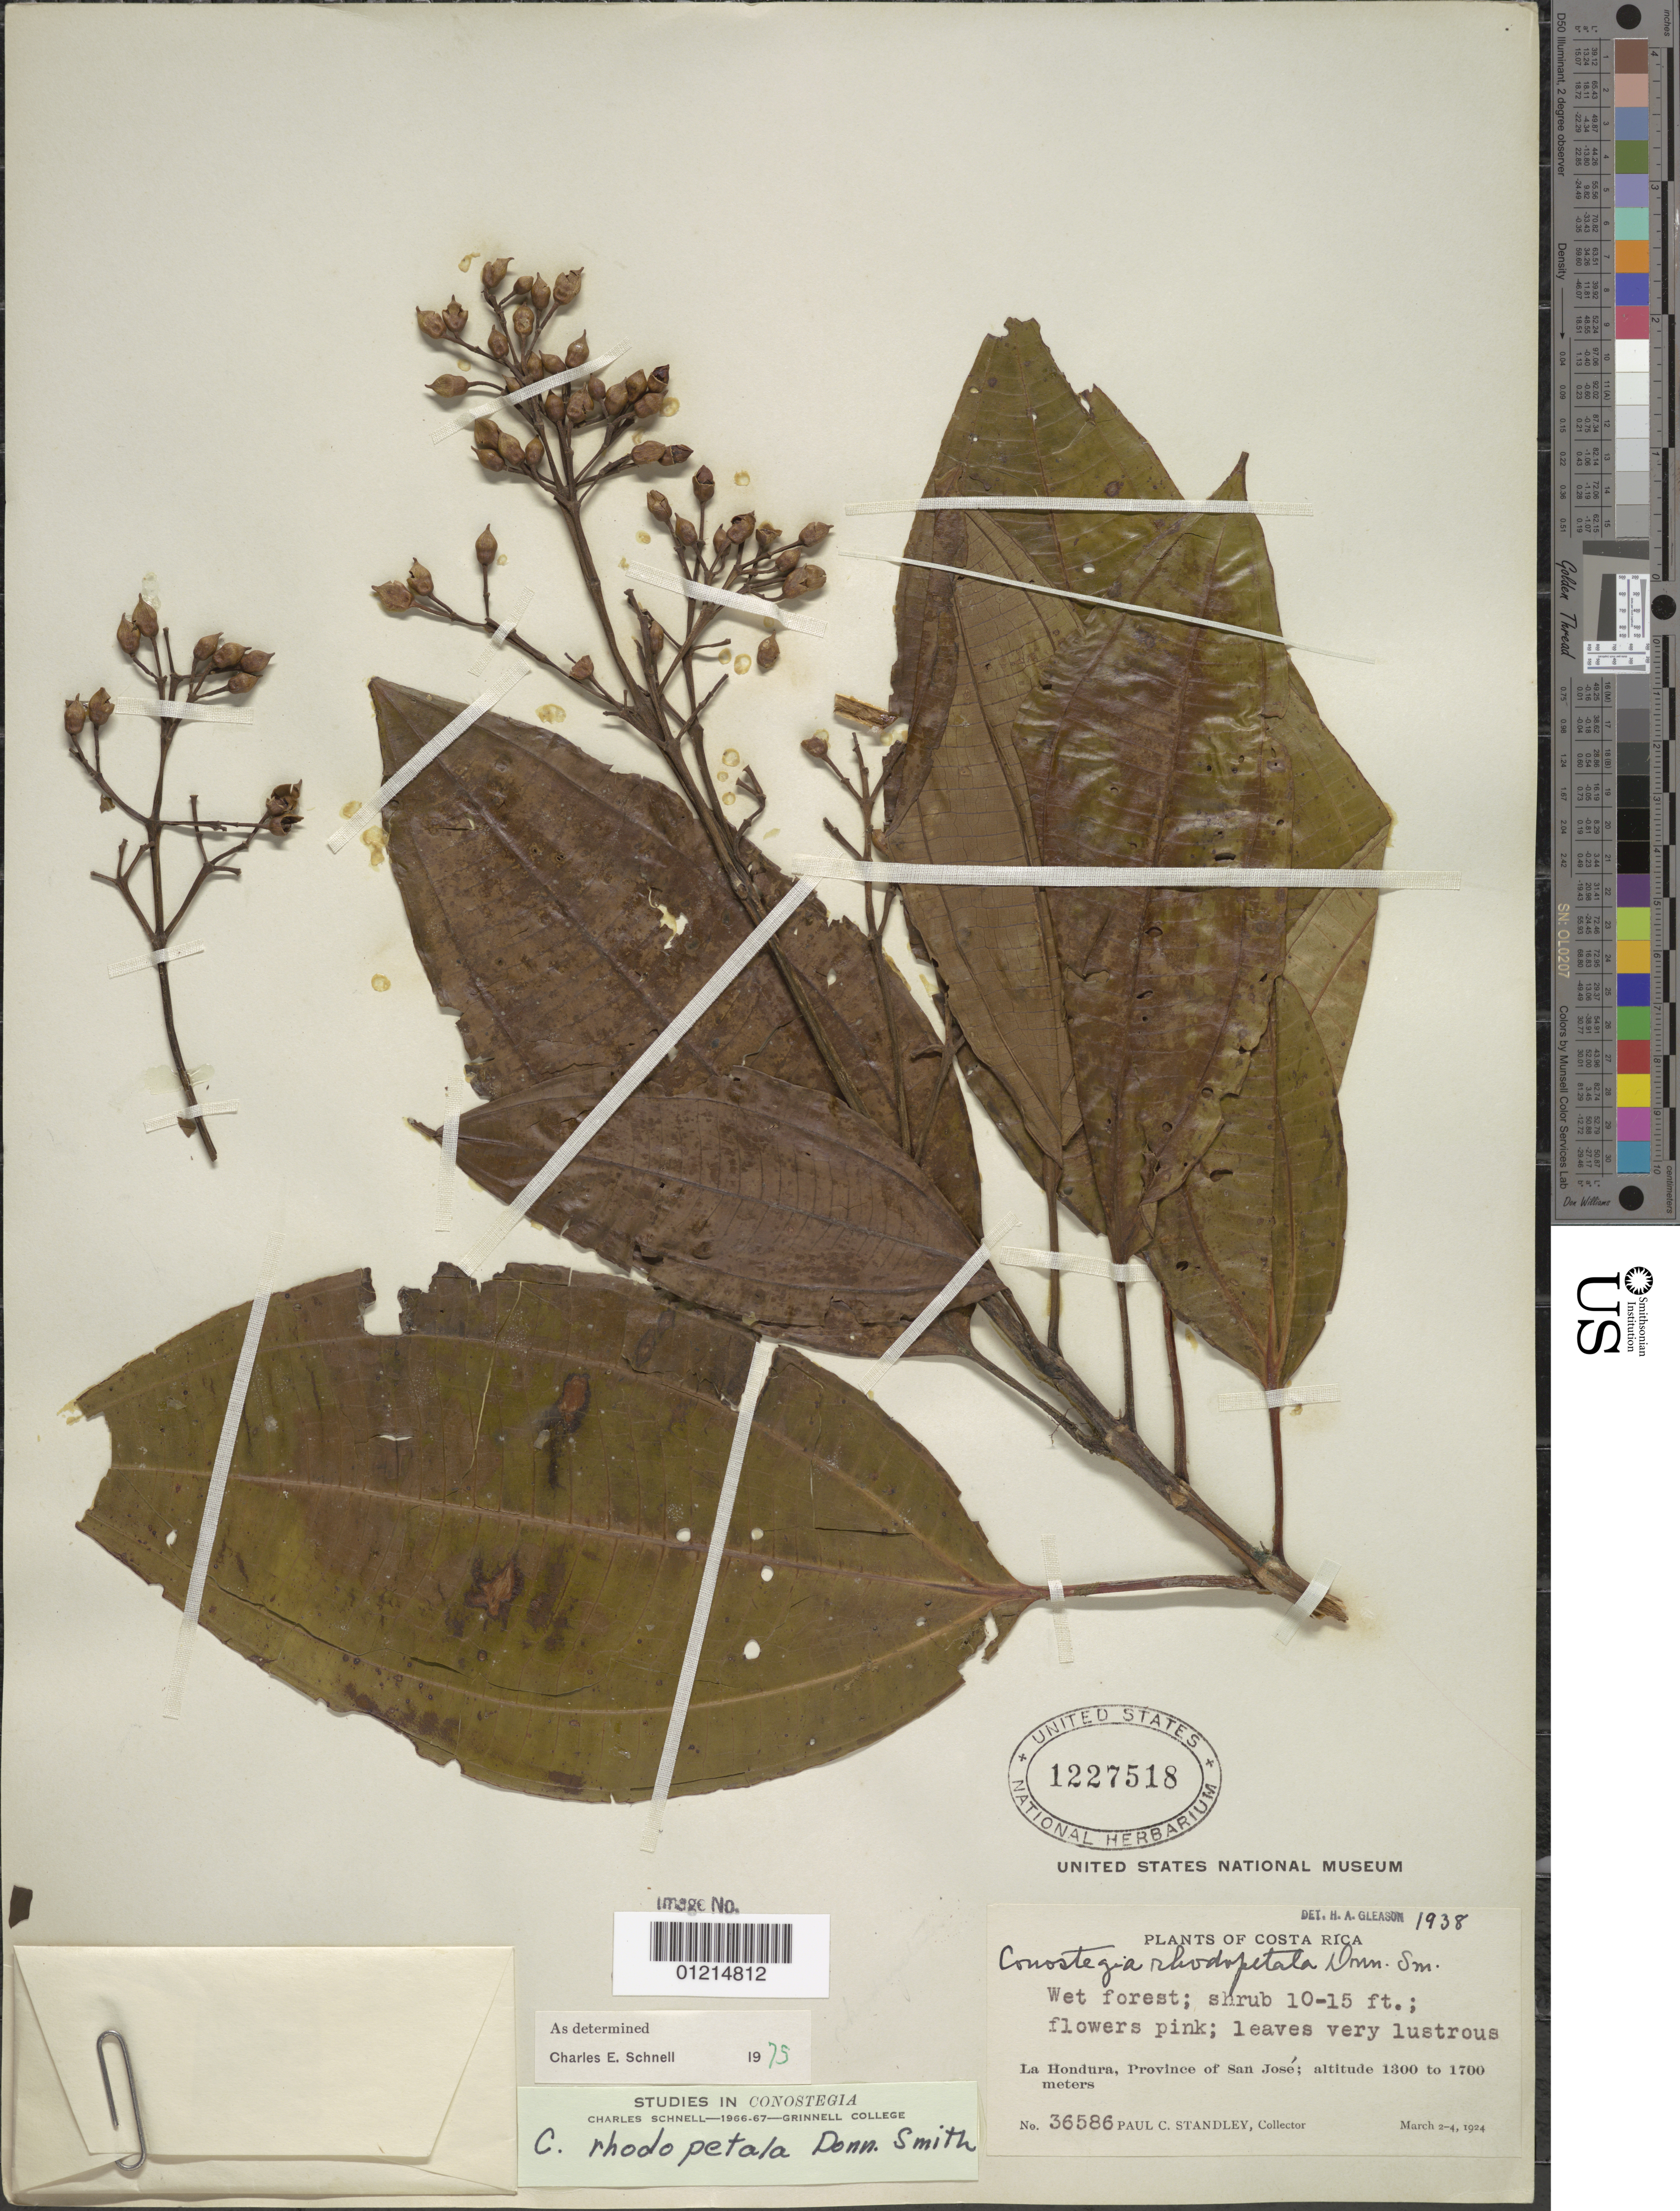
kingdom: Plantae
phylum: Tracheophyta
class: Magnoliopsida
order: Myrtales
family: Melastomataceae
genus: Conostegia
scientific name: Conostegia rhodopetala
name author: Donn. Sm.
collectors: P. C. Standley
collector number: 36586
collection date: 1924-03-02/1924-03-04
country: Costa Rica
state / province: San Jose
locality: La Hondura.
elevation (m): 1300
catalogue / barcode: US 1227518